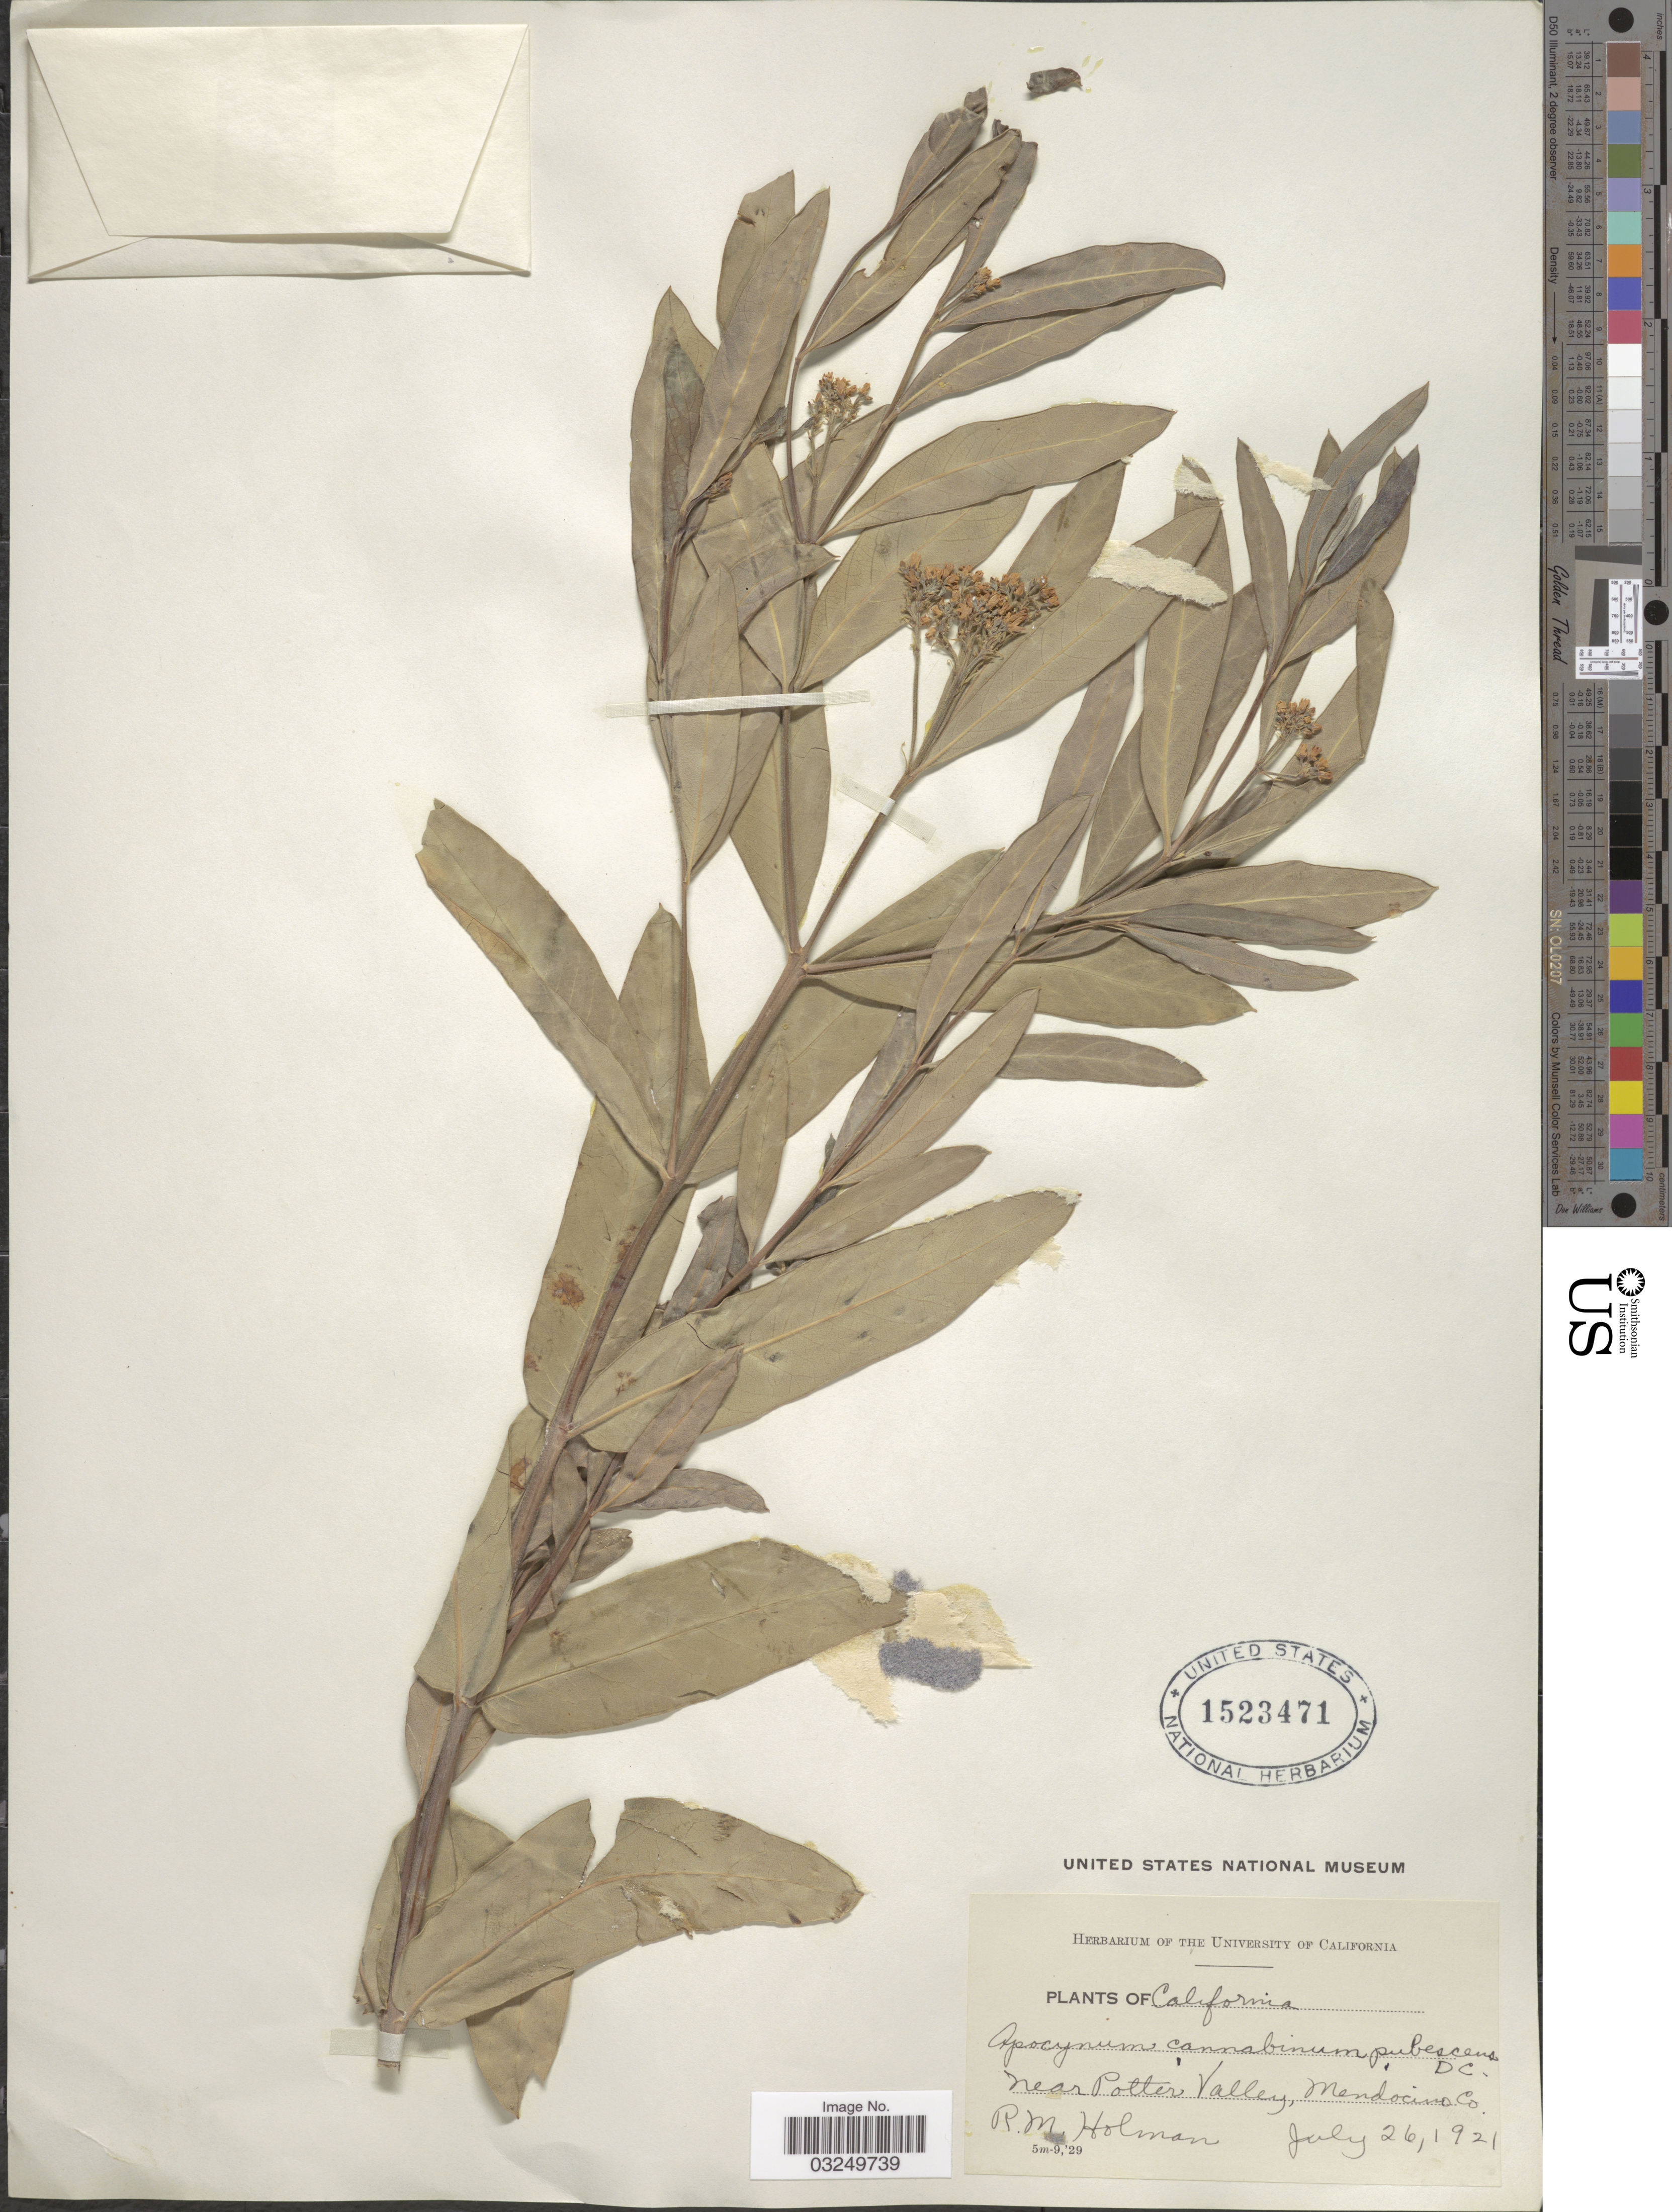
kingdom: Plantae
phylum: Tracheophyta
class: Magnoliopsida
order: Gentianales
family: Apocynaceae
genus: Apocynum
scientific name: Apocynum cannabinum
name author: L.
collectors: R. Holman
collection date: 1921-07-26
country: United States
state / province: California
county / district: Mendocino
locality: Near Potter Valley, Mendocino Co.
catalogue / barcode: US 1523471